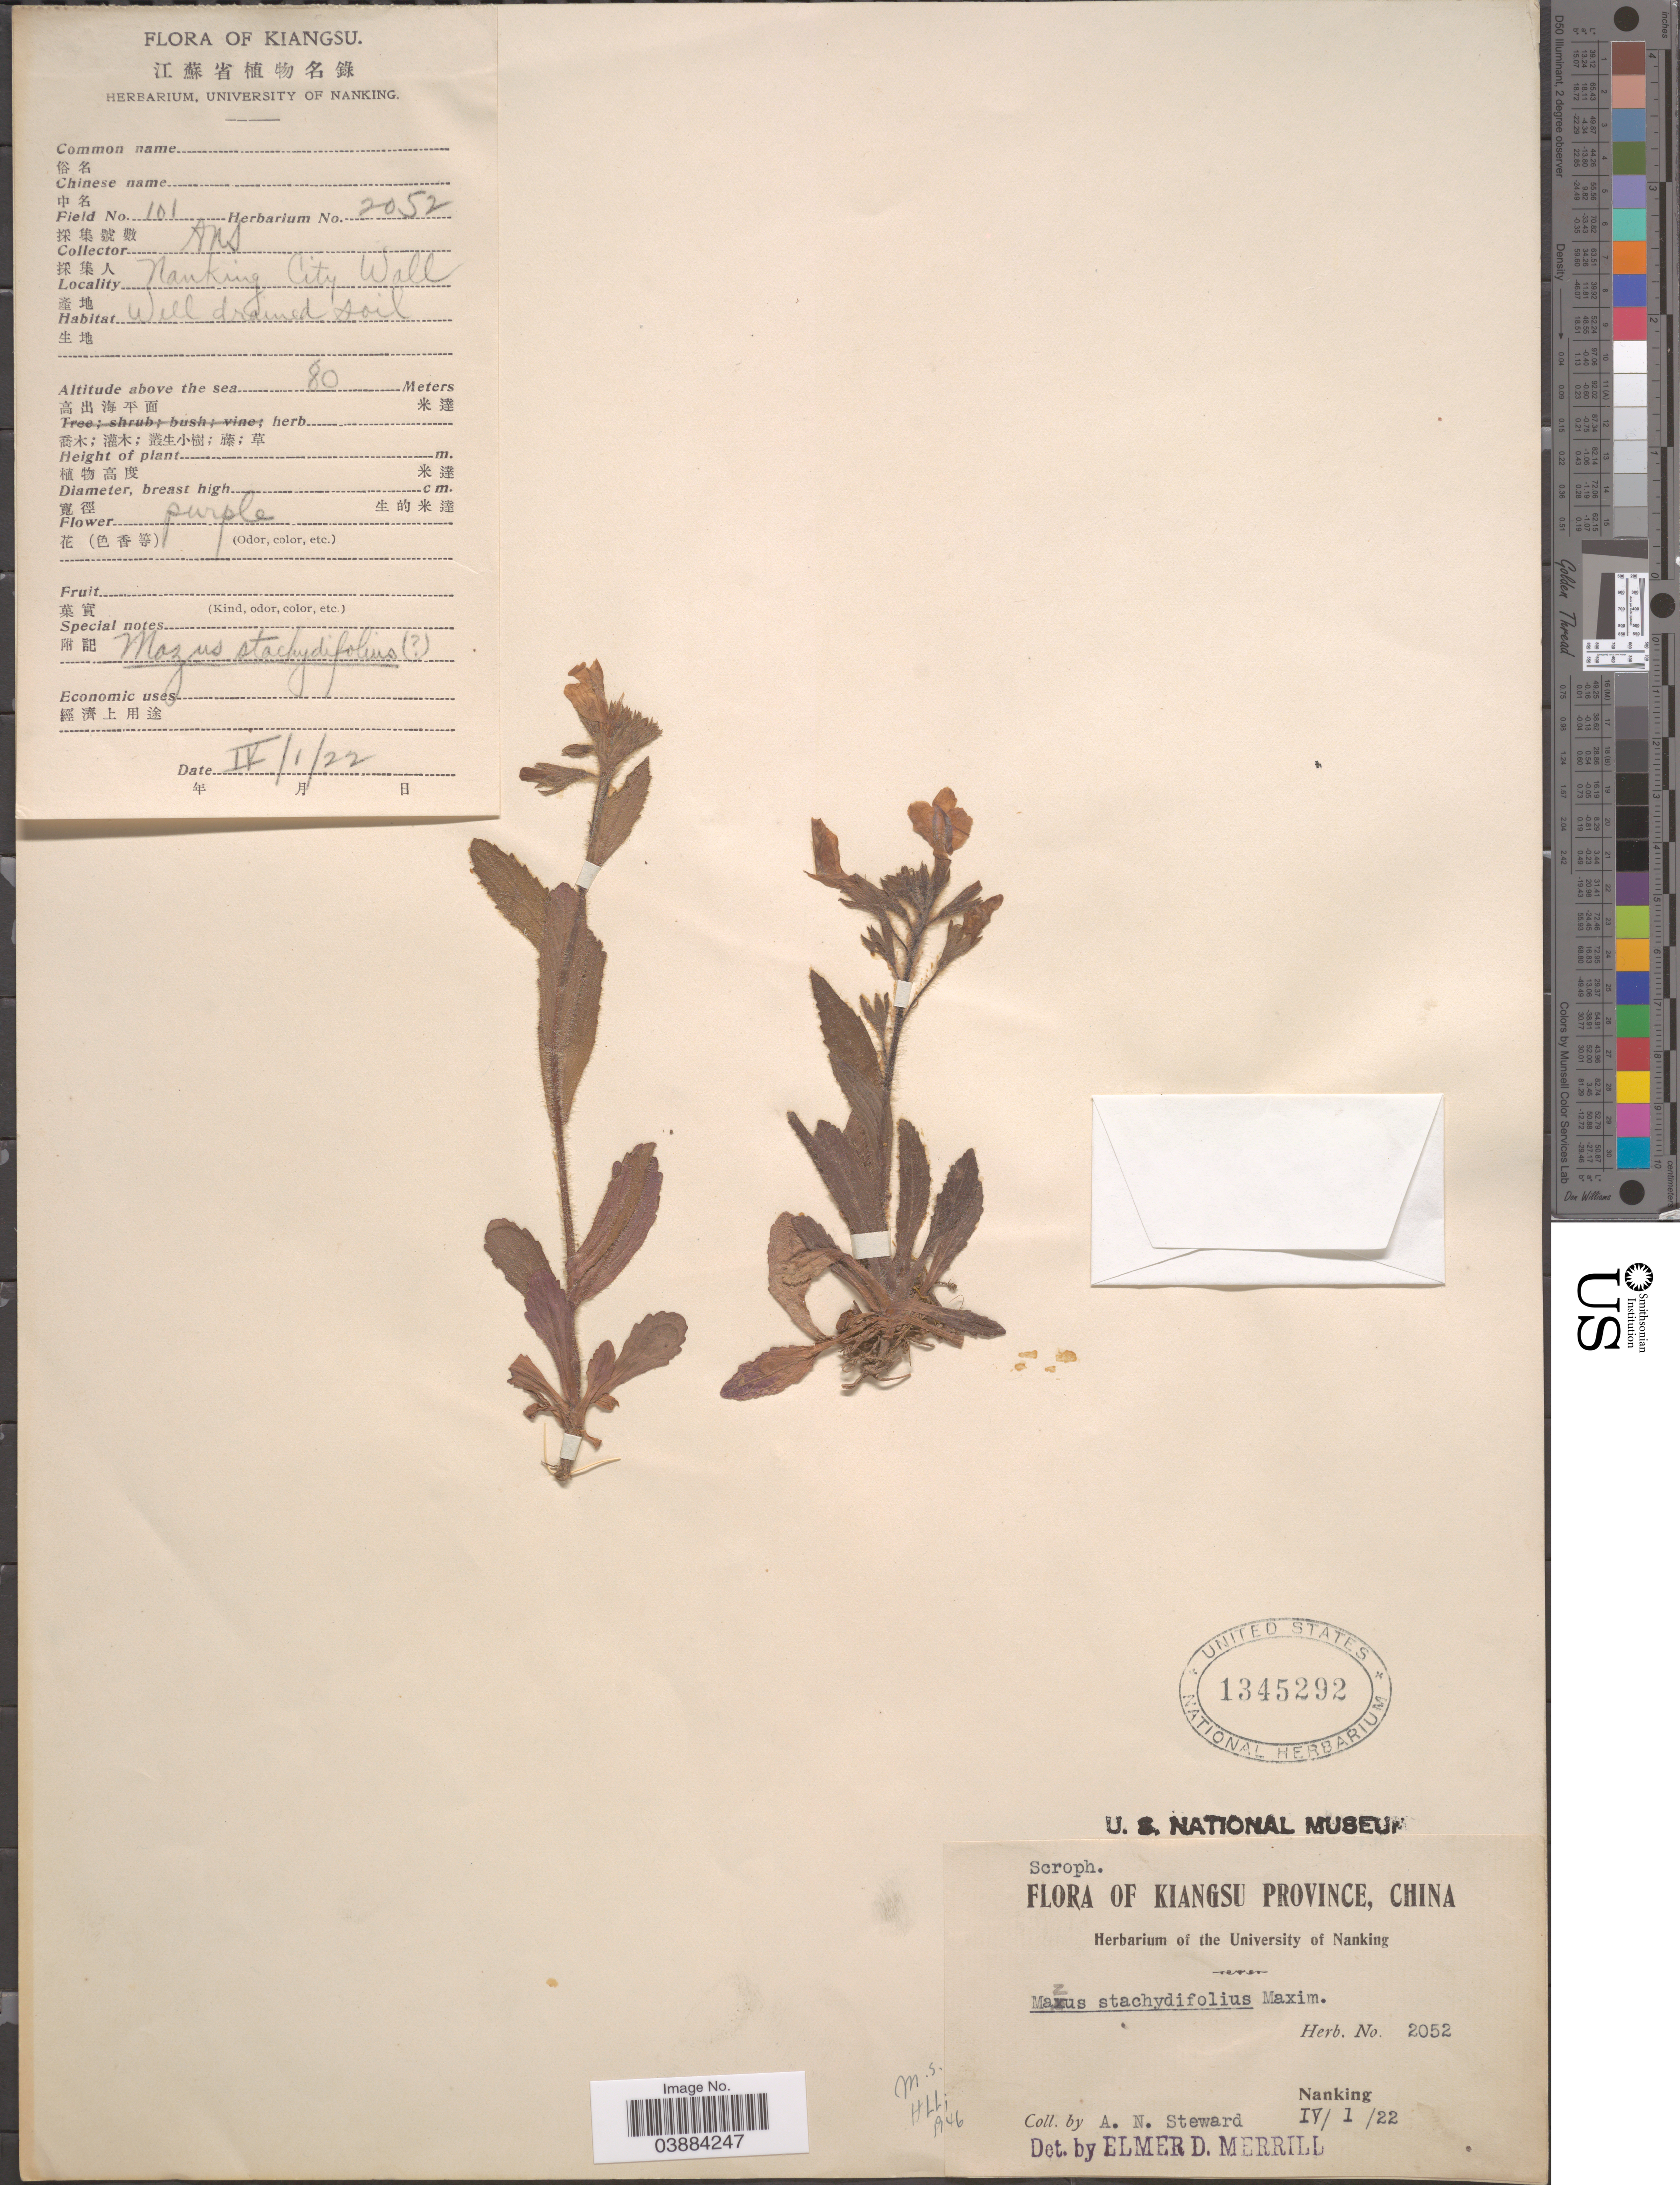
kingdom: Plantae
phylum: Tracheophyta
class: Magnoliopsida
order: Lamiales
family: Mazaceae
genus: Mazus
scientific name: Mazus stachydifolius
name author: (Turcz.) Maxim.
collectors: A. N. Steward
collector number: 101-2052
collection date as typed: Transcribed d/m/y: 1/4/22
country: China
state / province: Jiangsu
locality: Kiangsu Province. Nanking. Nanking City Wall.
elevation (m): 80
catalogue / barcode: US 1345292